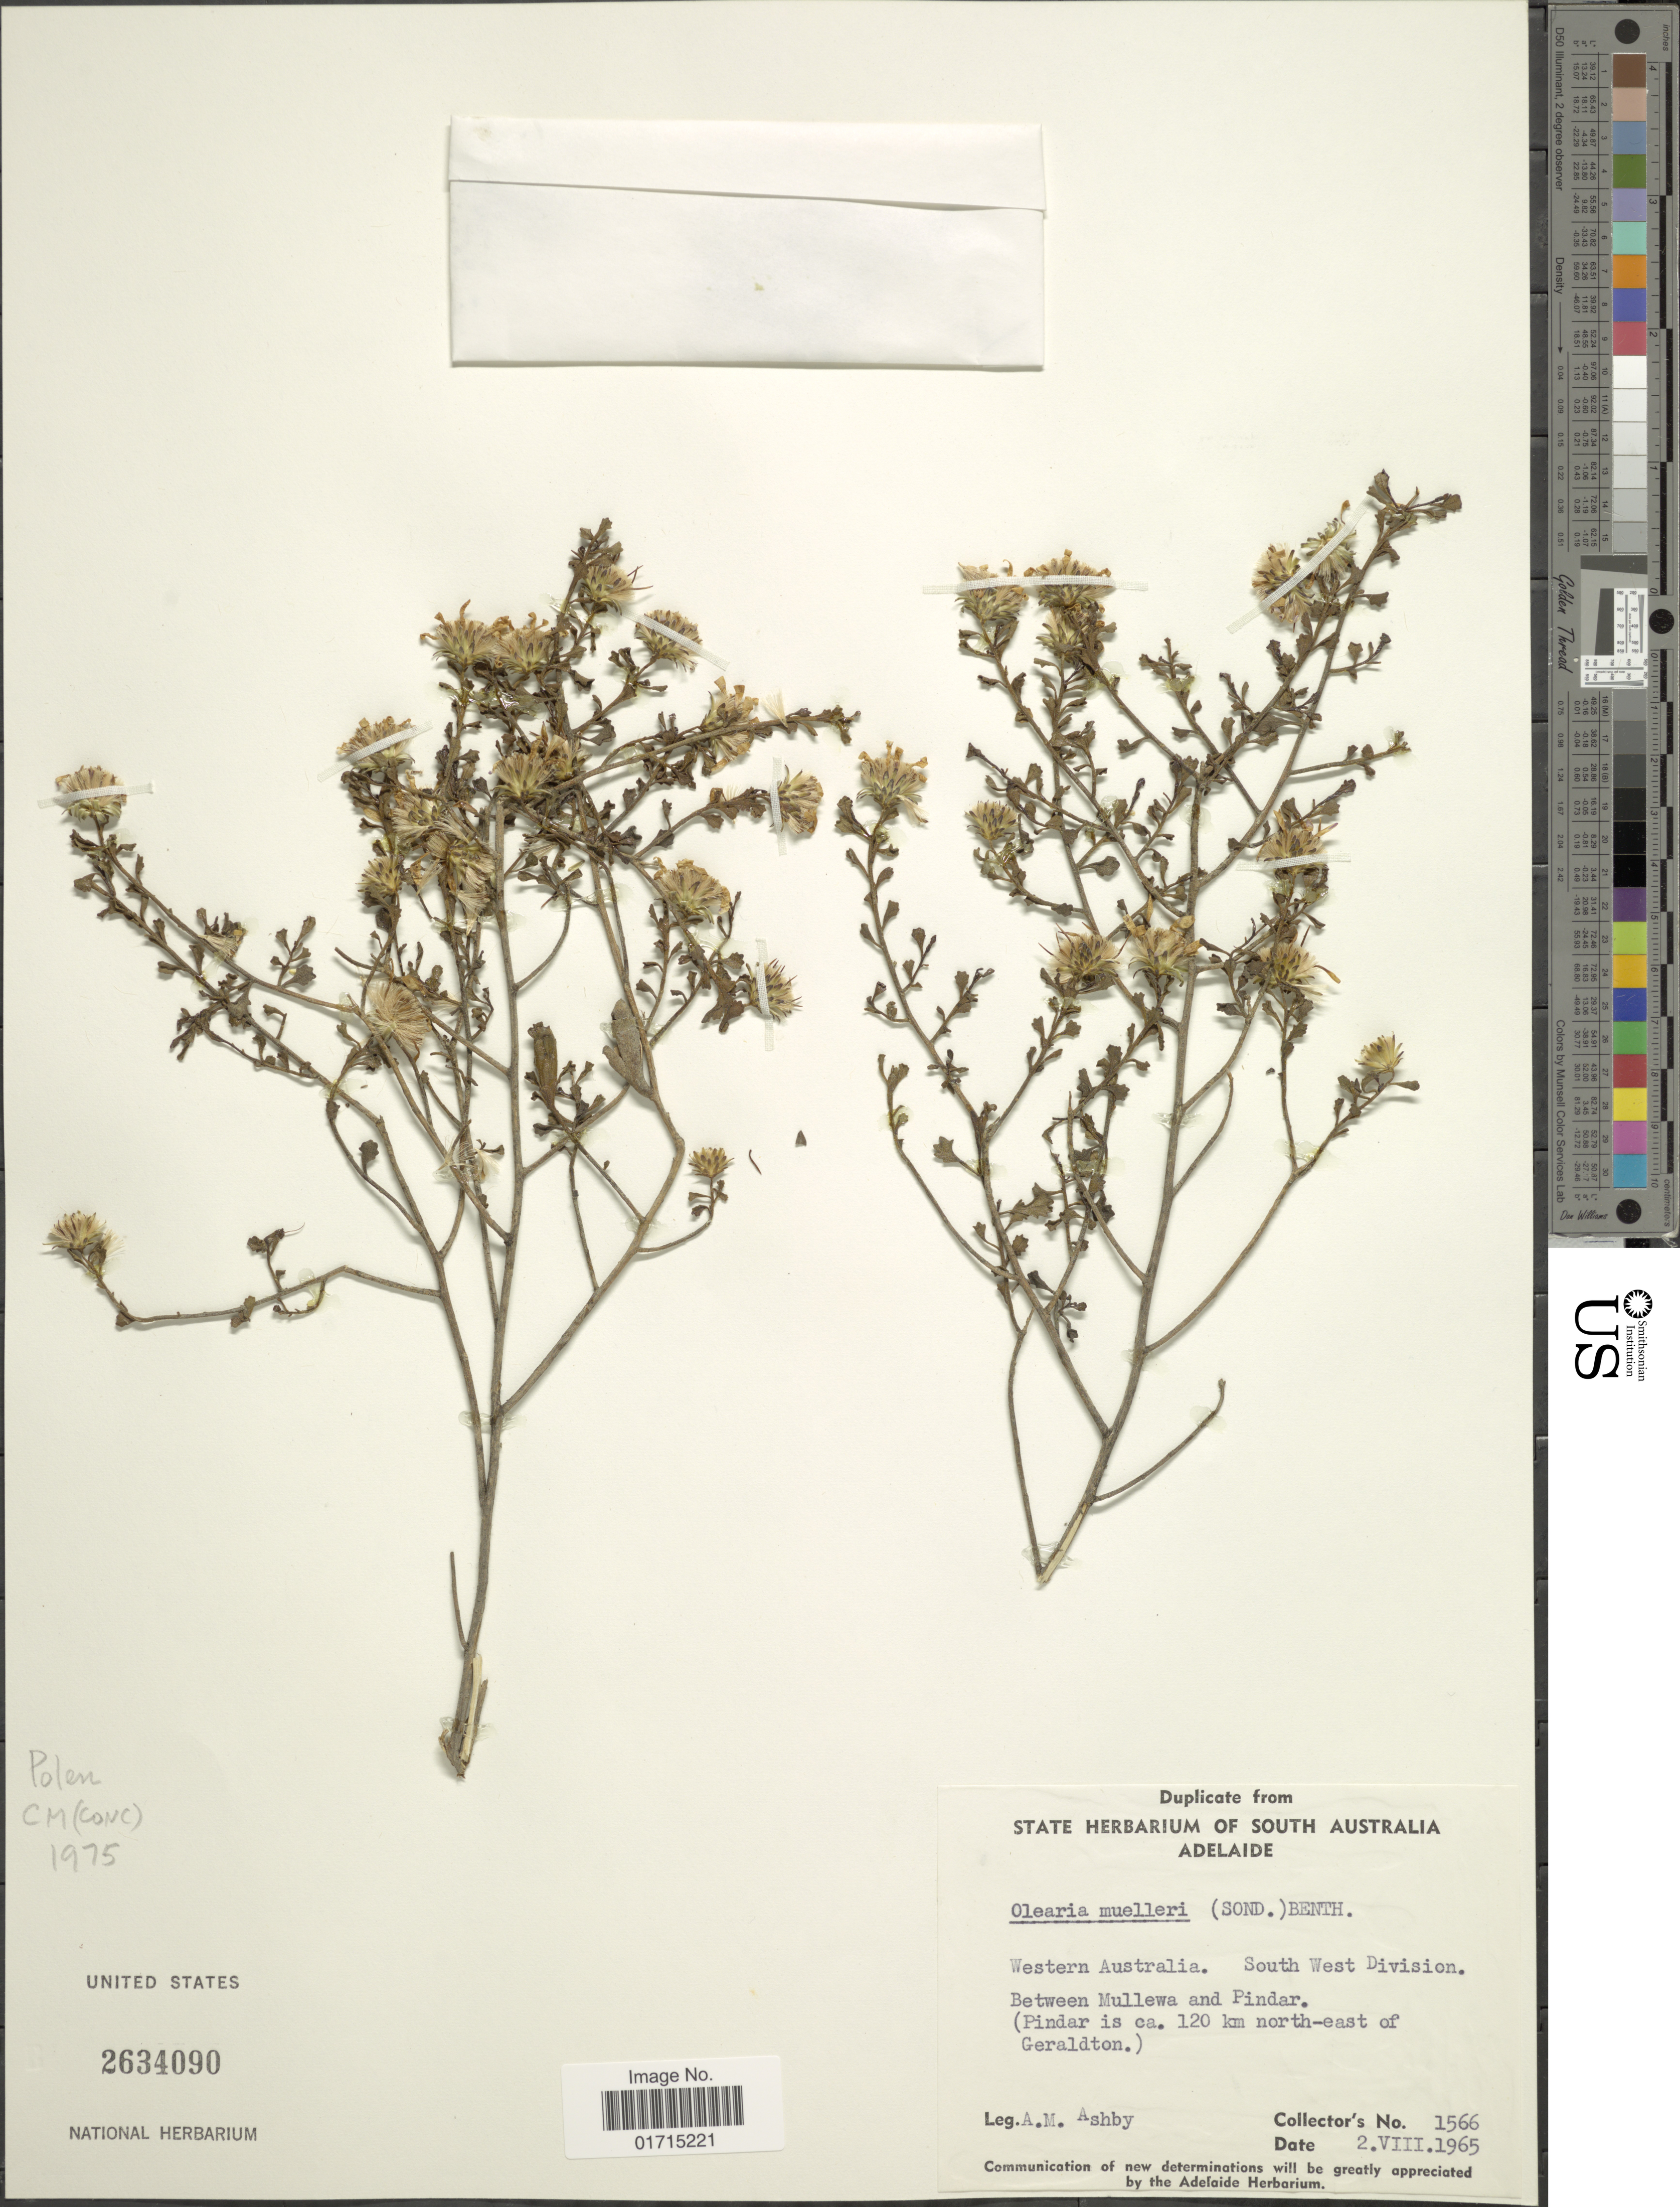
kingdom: Plantae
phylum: Tracheophyta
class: Magnoliopsida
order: Asterales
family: Asteraceae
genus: Olearia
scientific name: Olearia muelleri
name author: (Sond.) Benth.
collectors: A. Ashby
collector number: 1566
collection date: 1965-08-02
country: Australia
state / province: Western Australia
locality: Western Australia. South West Division. Between Mullewa and Pindar (Pindar is ca. 120 km north-east of Geraldton)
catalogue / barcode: US 2634090